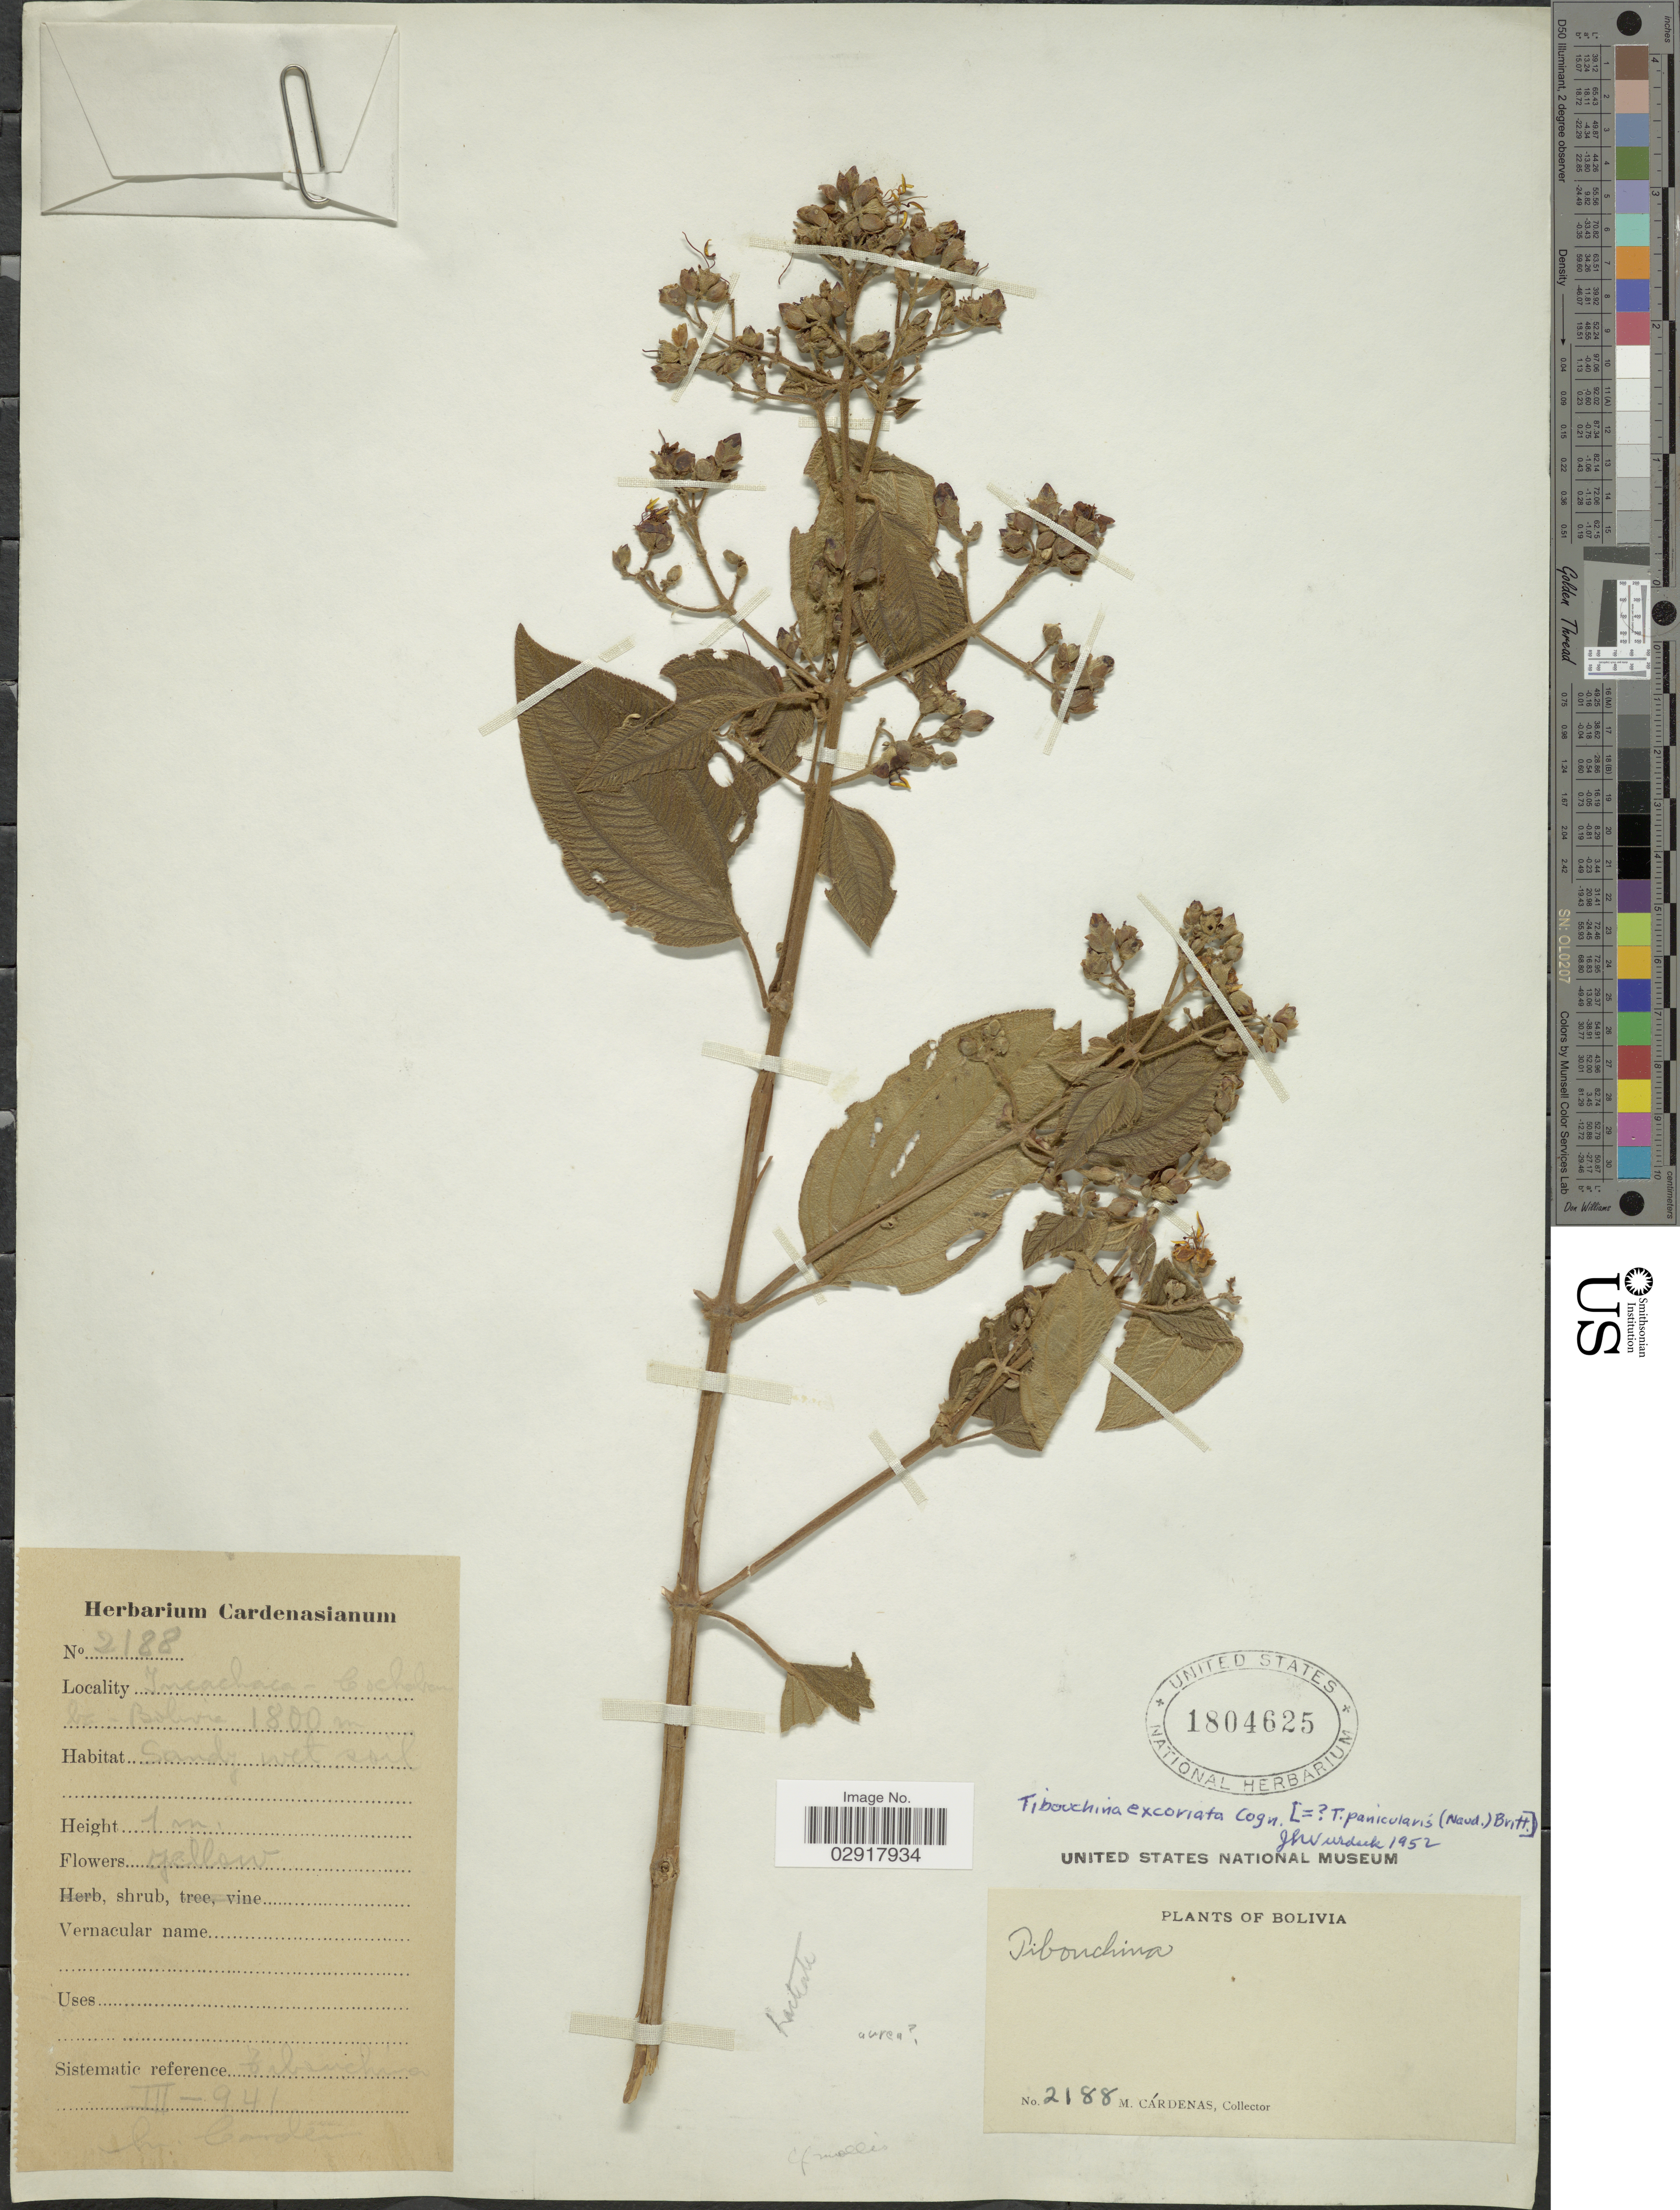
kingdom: Plantae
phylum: Tracheophyta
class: Magnoliopsida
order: Myrtales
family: Melastomataceae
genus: Chaetogastra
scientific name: Chaetogastra excoriata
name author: (Cogn.) P.J.F. Guim. & Michelang.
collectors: M. Cárdenas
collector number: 2188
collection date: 1941-03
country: Bolivia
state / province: Cochabamba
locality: Incachaca.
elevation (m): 1800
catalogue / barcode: US 1804625